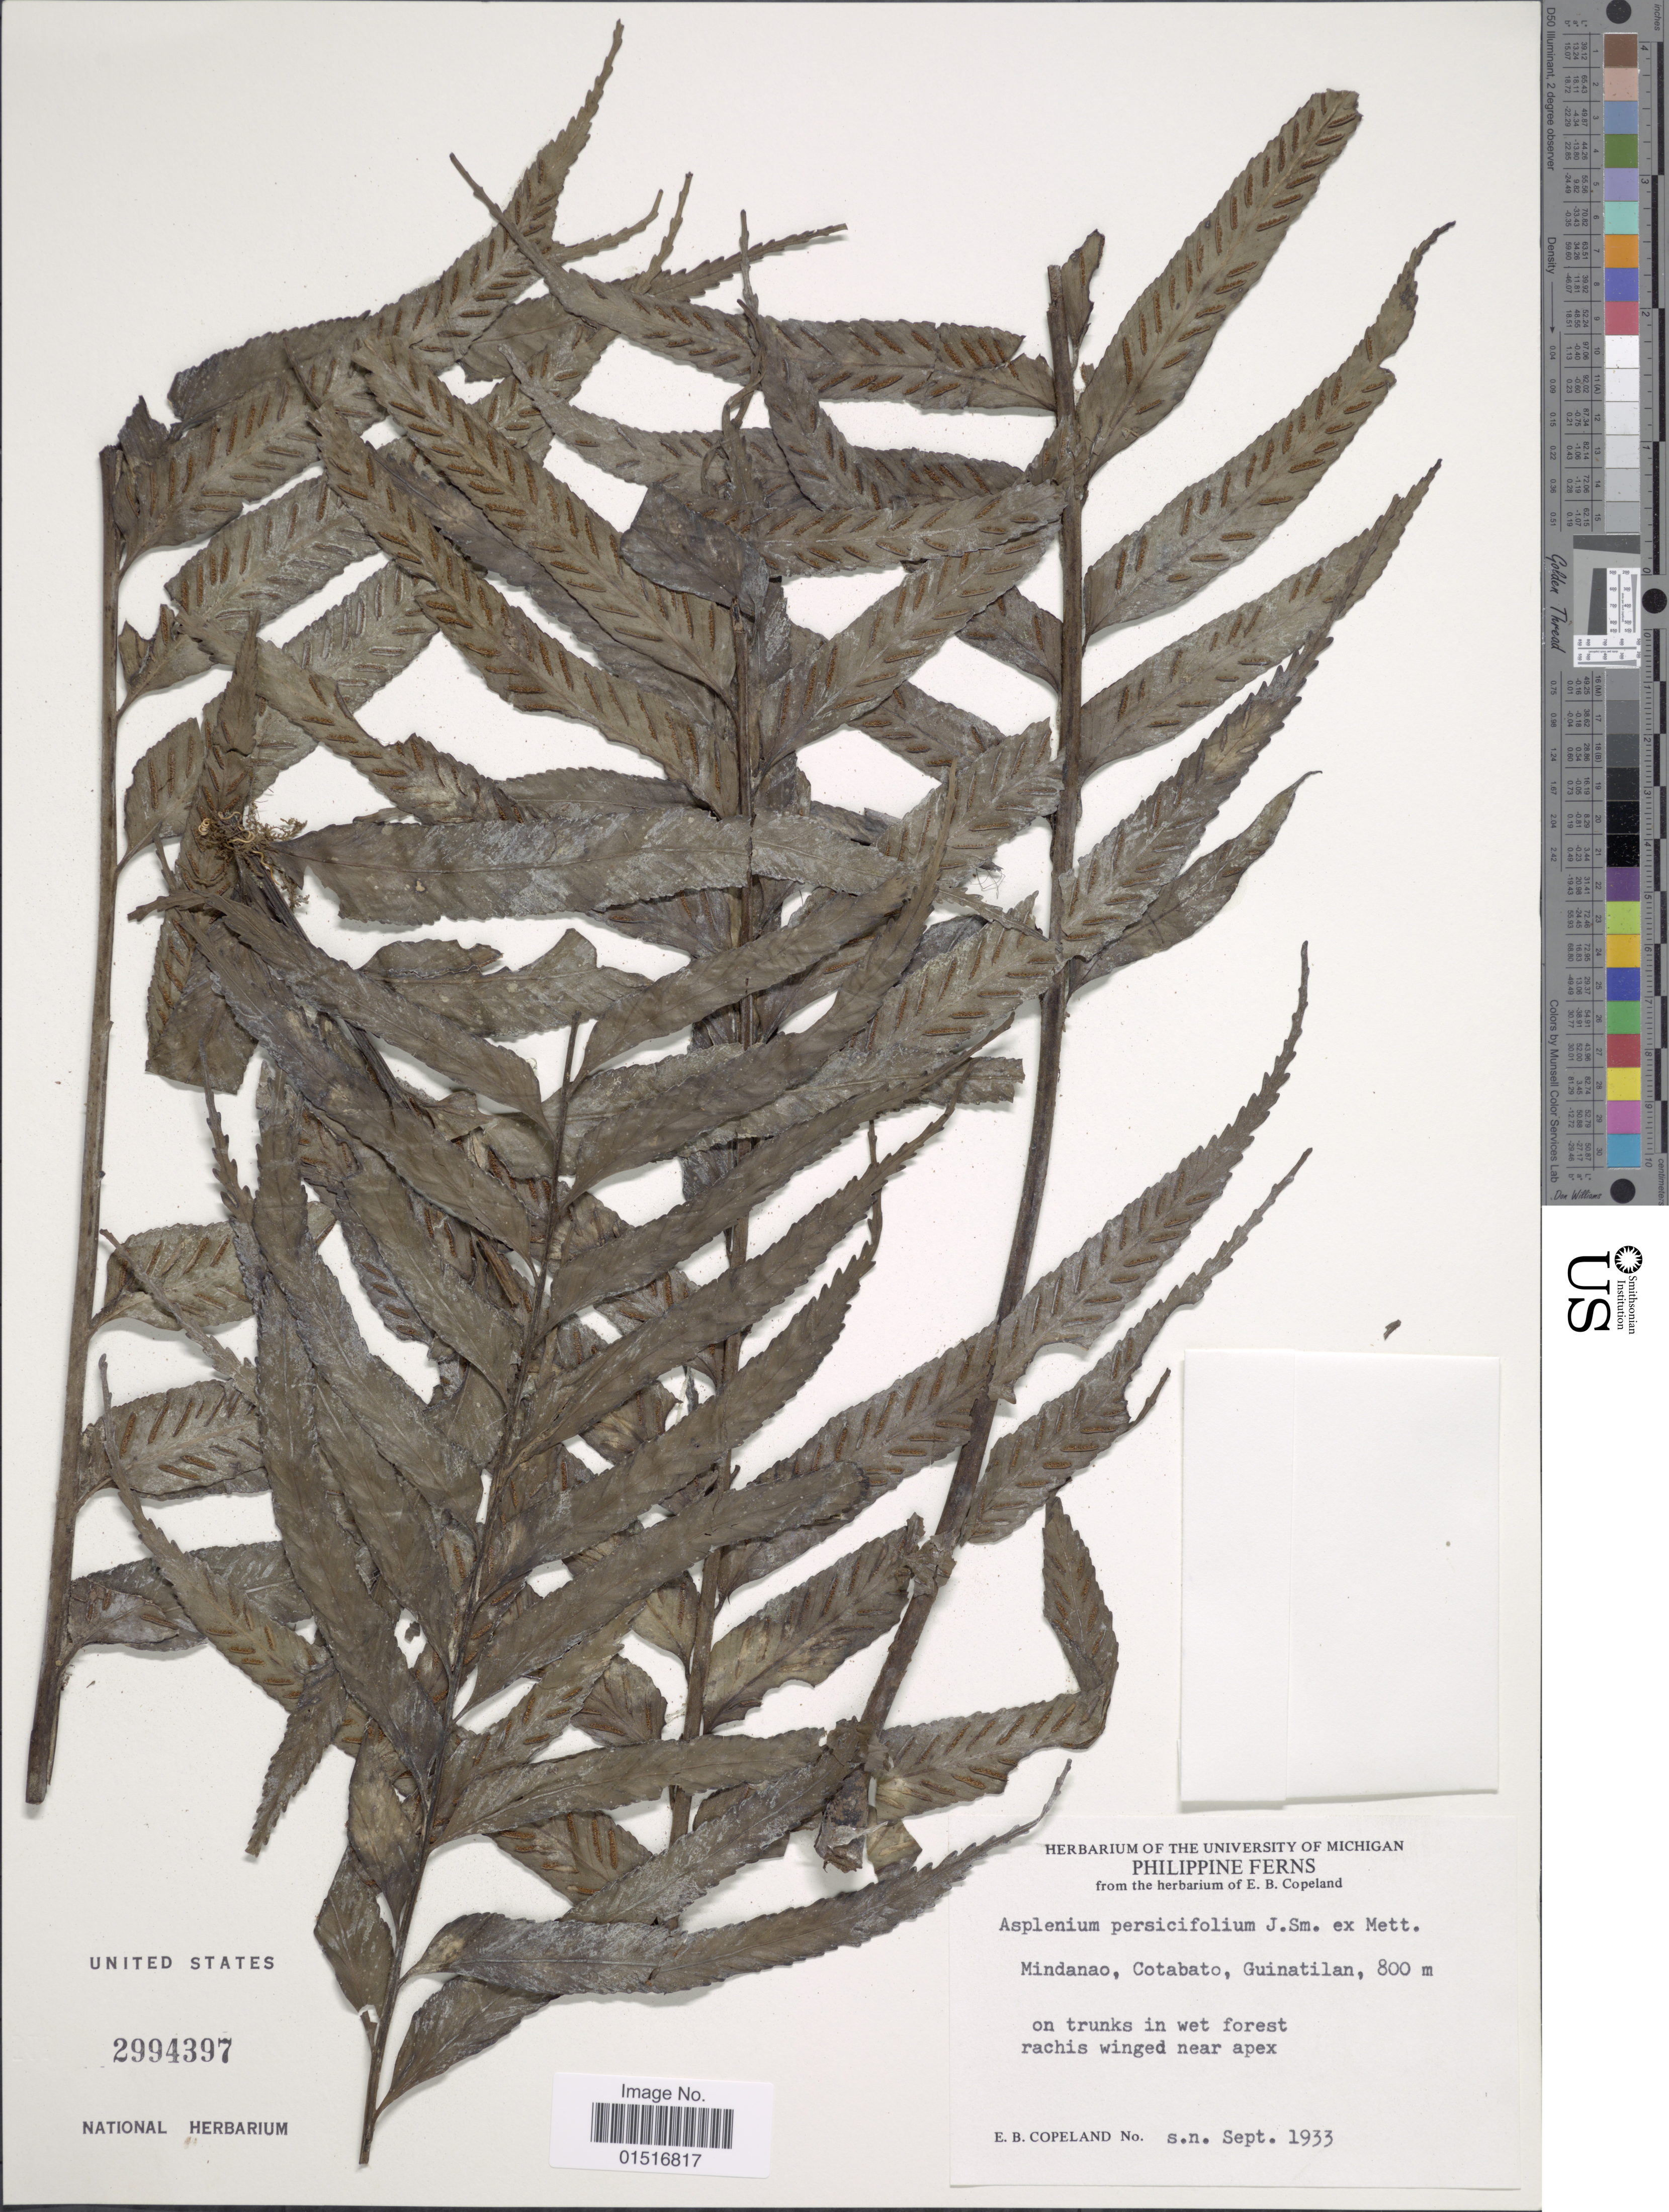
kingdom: Plantae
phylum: Tracheophyta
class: Polypodiopsida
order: Polypodiales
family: Aspleniaceae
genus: Asplenium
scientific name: Asplenium persicifolium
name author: J. Sm. ex Mett.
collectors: E. B. Copeland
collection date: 1933-09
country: Philippines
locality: Mindanao, Cotabato, Guinatilan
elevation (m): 800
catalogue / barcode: US 2994397